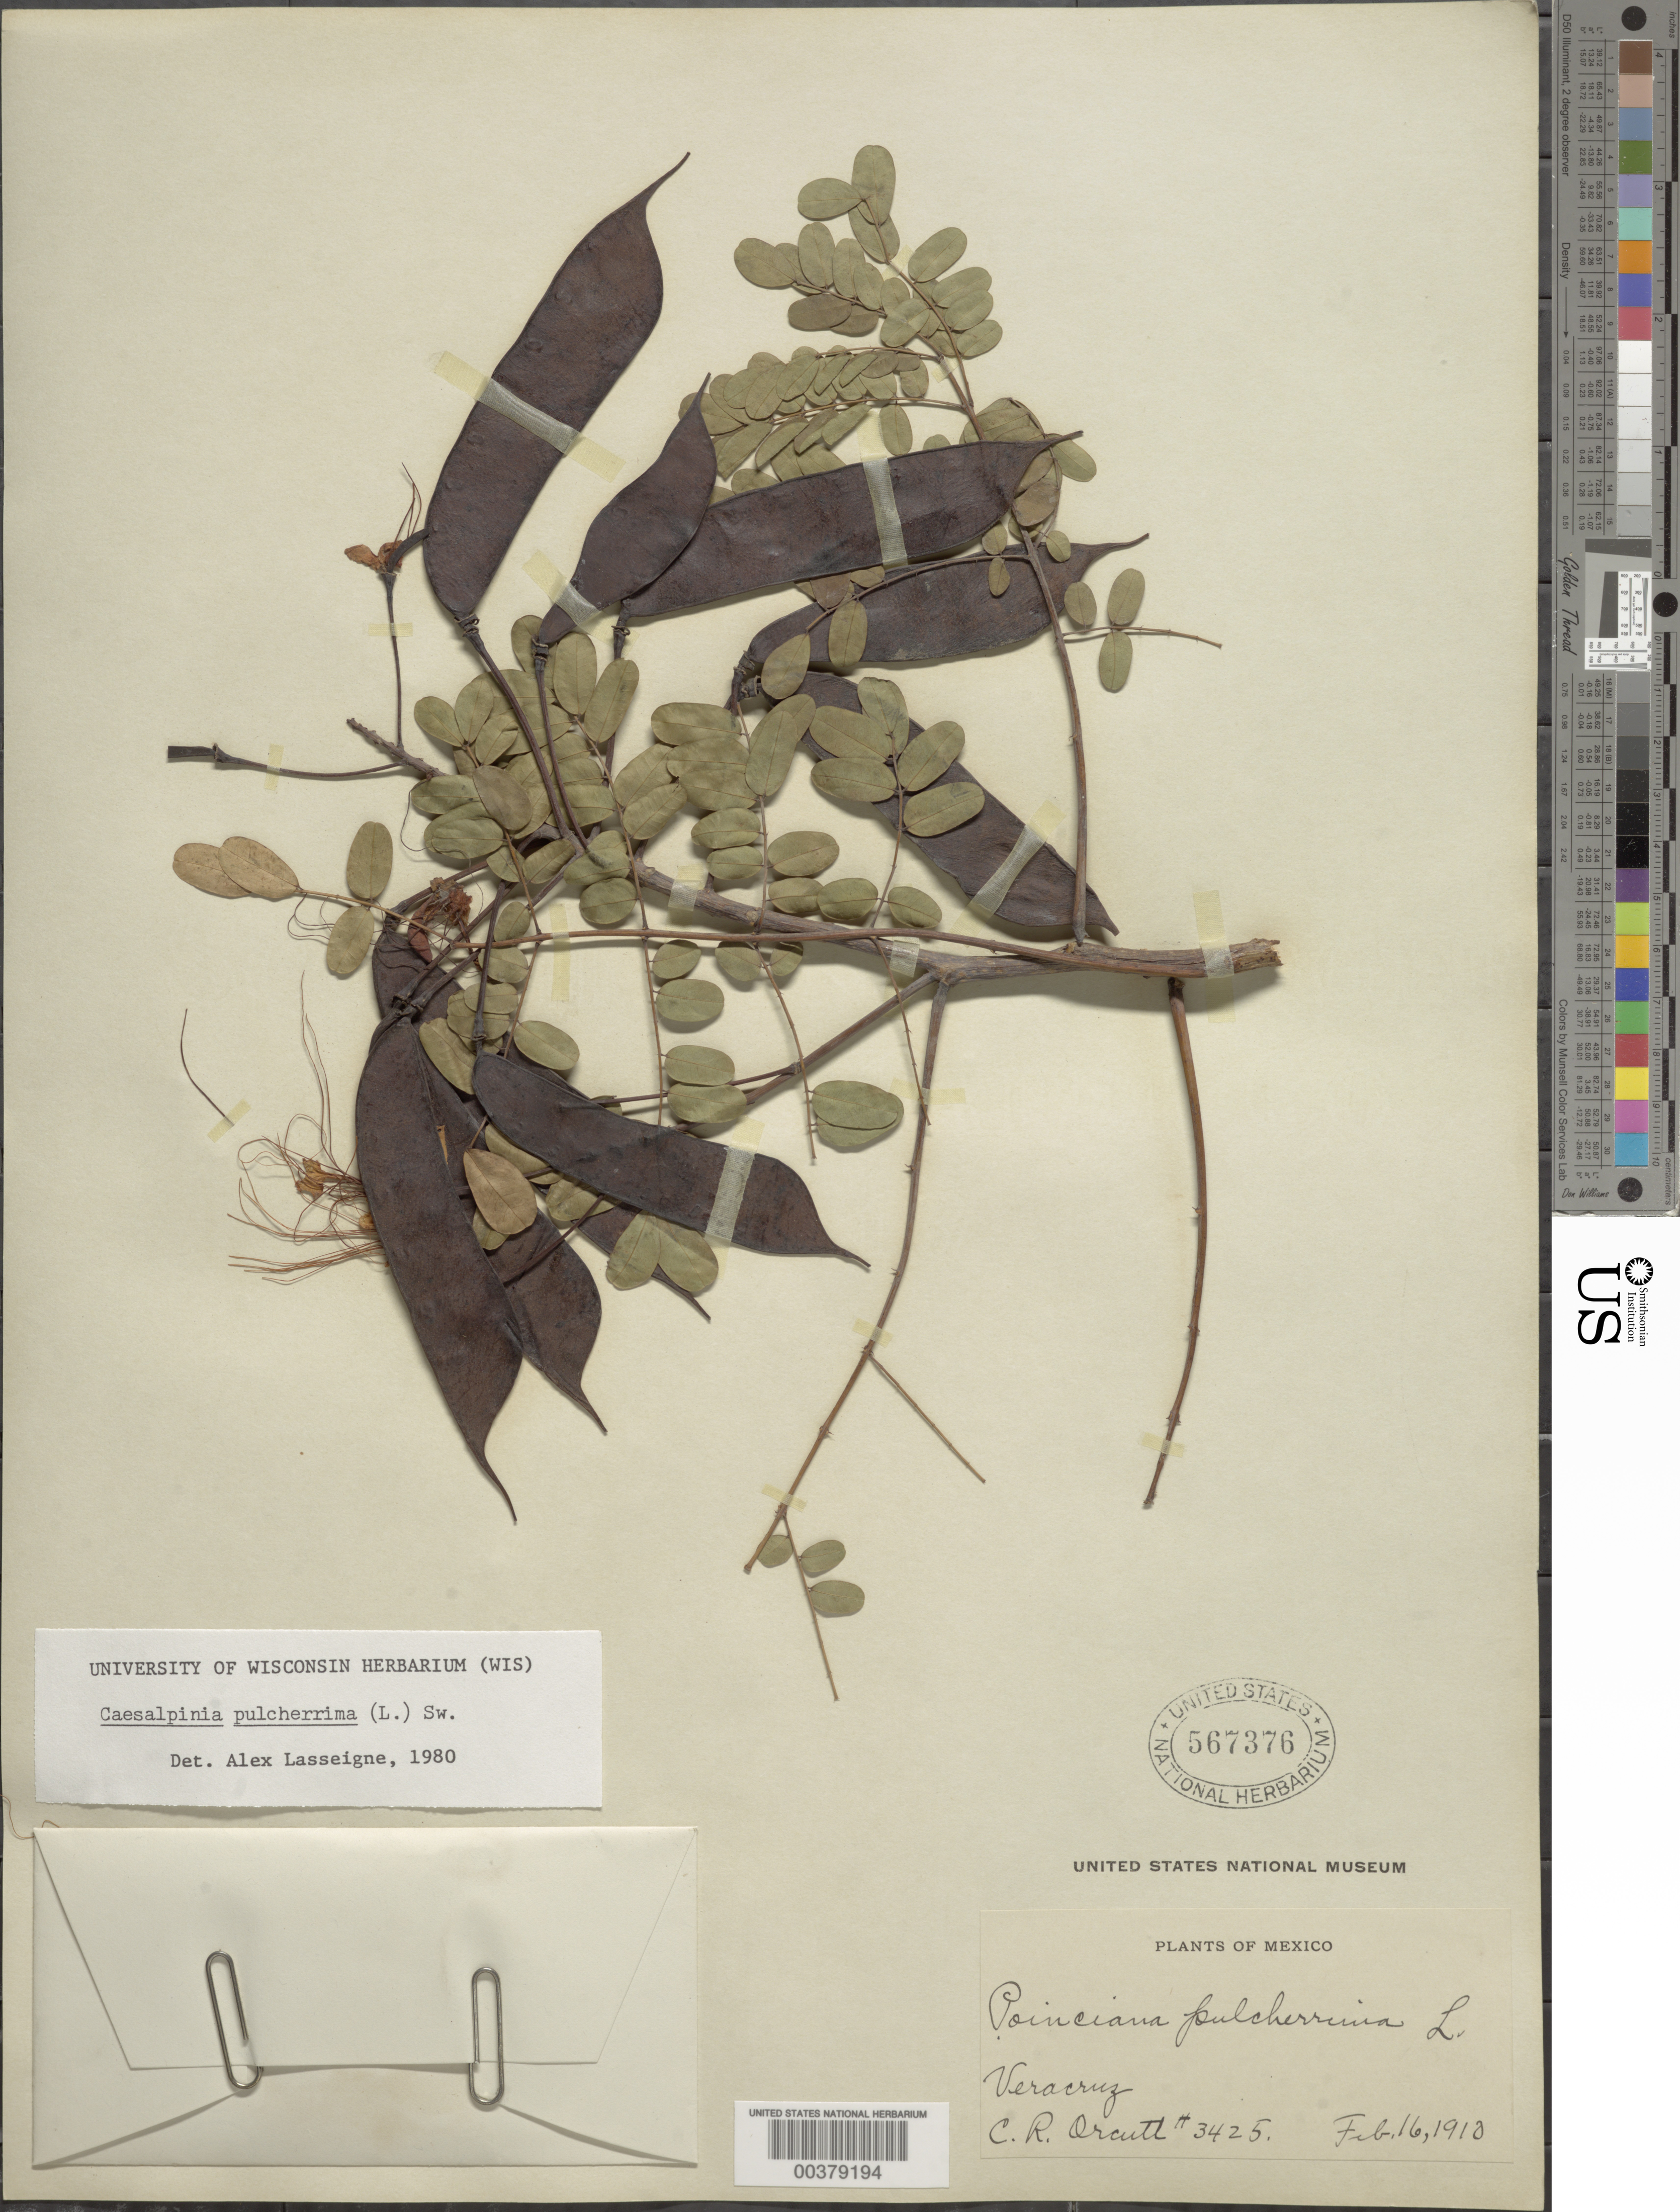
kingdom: Plantae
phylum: Tracheophyta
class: Magnoliopsida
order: Fabales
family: Fabaceae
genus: Caesalpinia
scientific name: Caesalpinia pulcherrima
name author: (L.) Sw.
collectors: C. R. Orcutt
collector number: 3425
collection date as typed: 16 Feb 1910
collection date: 1910-02-16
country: Mexico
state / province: Veracruz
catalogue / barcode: US 567376